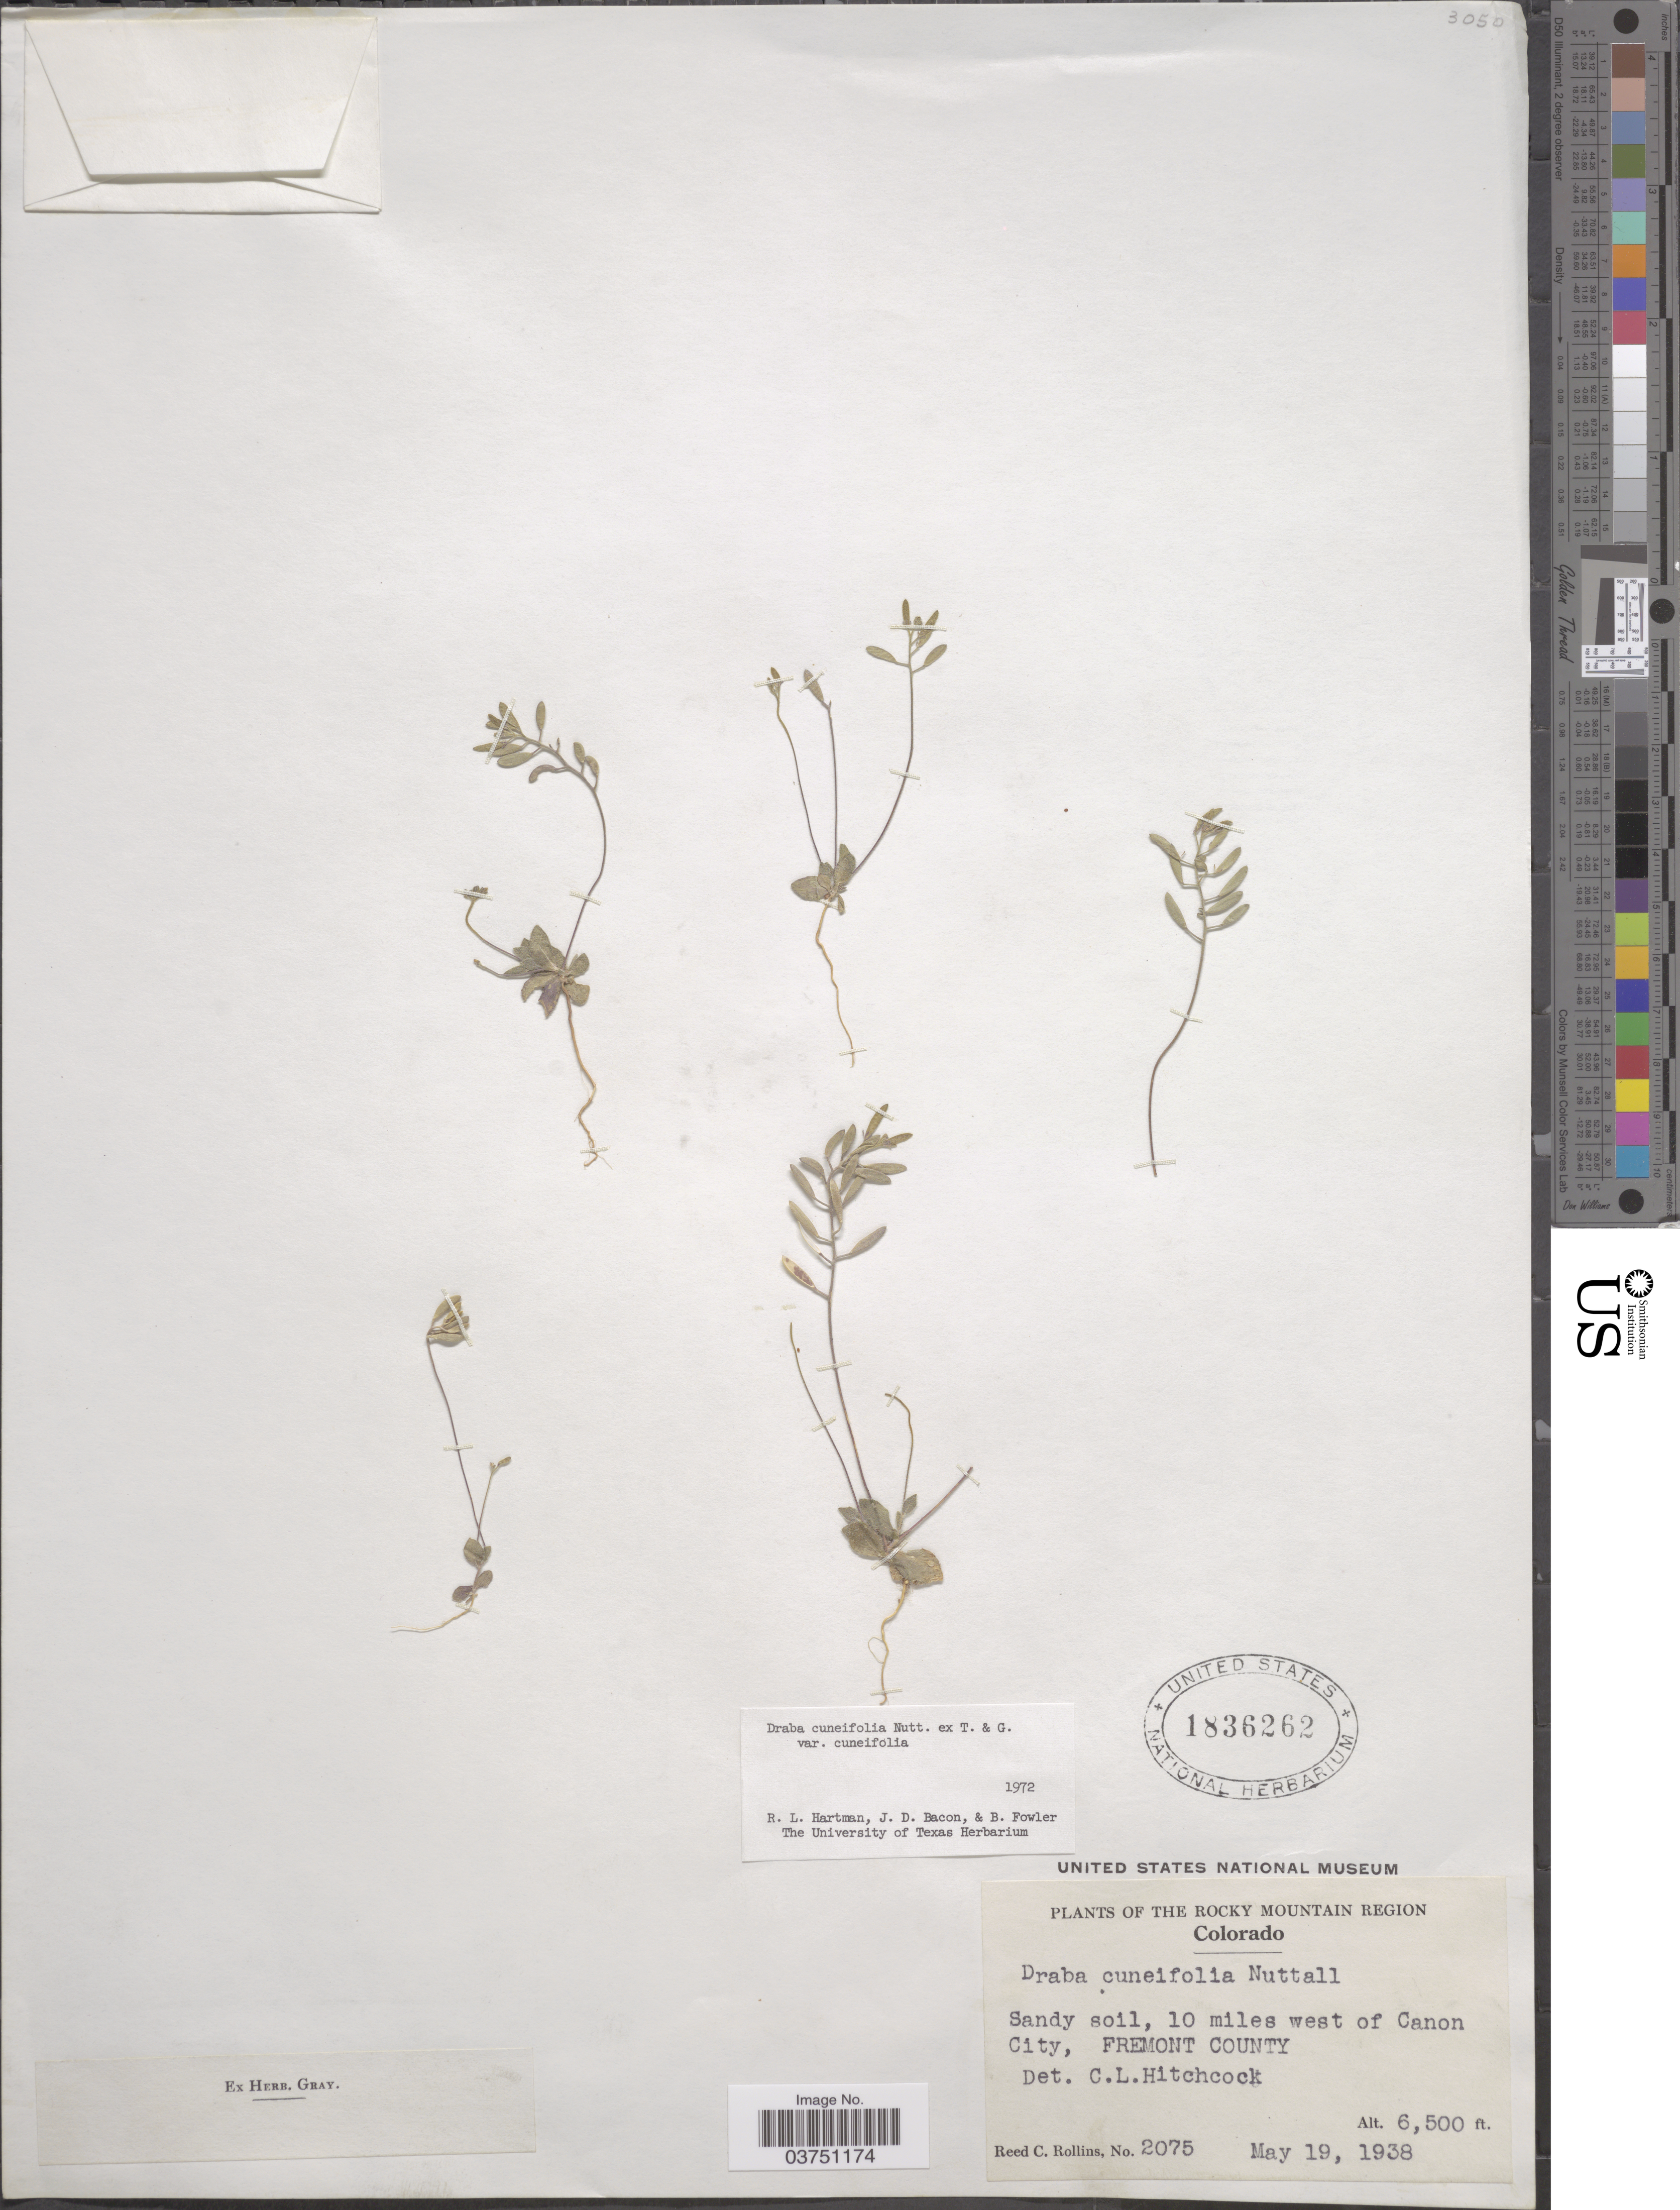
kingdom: Plantae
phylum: Tracheophyta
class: Magnoliopsida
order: Brassicales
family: Brassicaceae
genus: Draba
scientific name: Draba cuneifolia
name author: Nutt.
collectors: R. C. Rollins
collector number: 2075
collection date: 1938-05-19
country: United States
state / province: Colorado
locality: The Rocky Mountains; 10 miles west of Canon City, Fremont County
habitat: sandy soil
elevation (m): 1981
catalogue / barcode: US 1836262